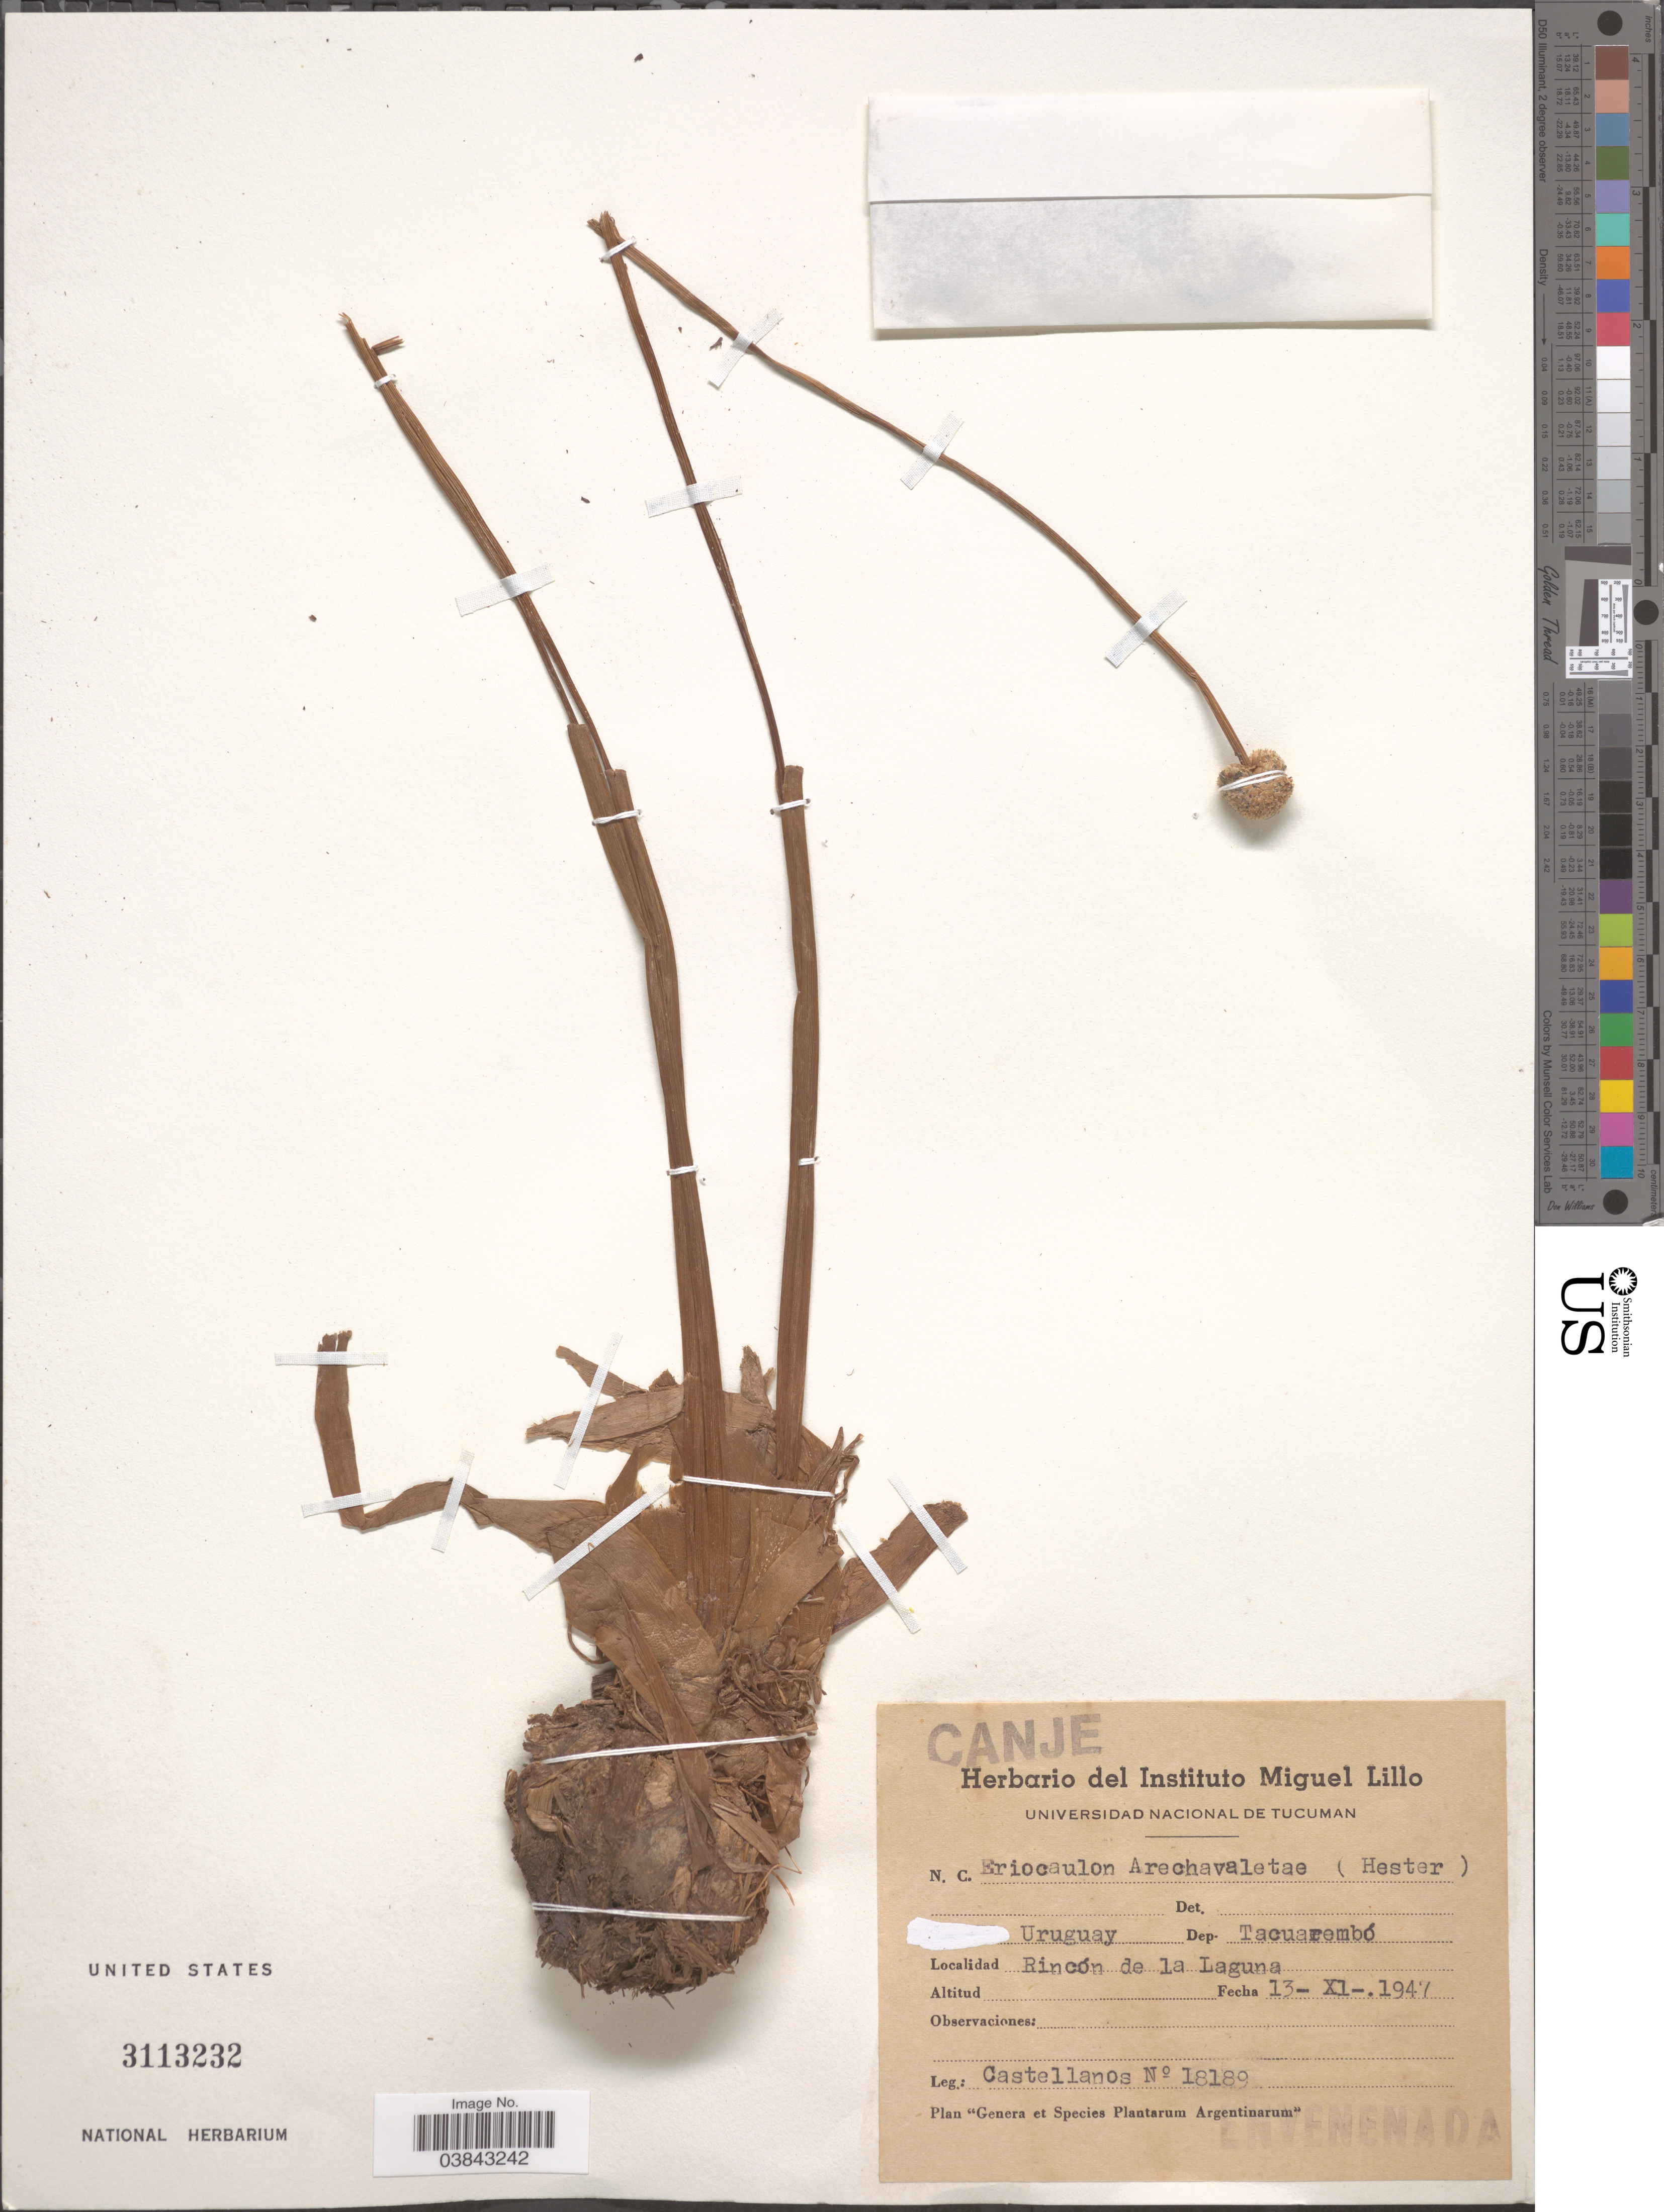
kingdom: Plantae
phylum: Tracheophyta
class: Liliopsida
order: Poales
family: Eriocaulaceae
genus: Eriocaulon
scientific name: Eriocaulon arechavaletae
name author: Herter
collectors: -- Castellanos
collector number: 18189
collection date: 1947-11-13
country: Uruguay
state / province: Tacuarembó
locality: Dep. Tacuarembó. Rincón de la Laguna.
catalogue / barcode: US 3113232